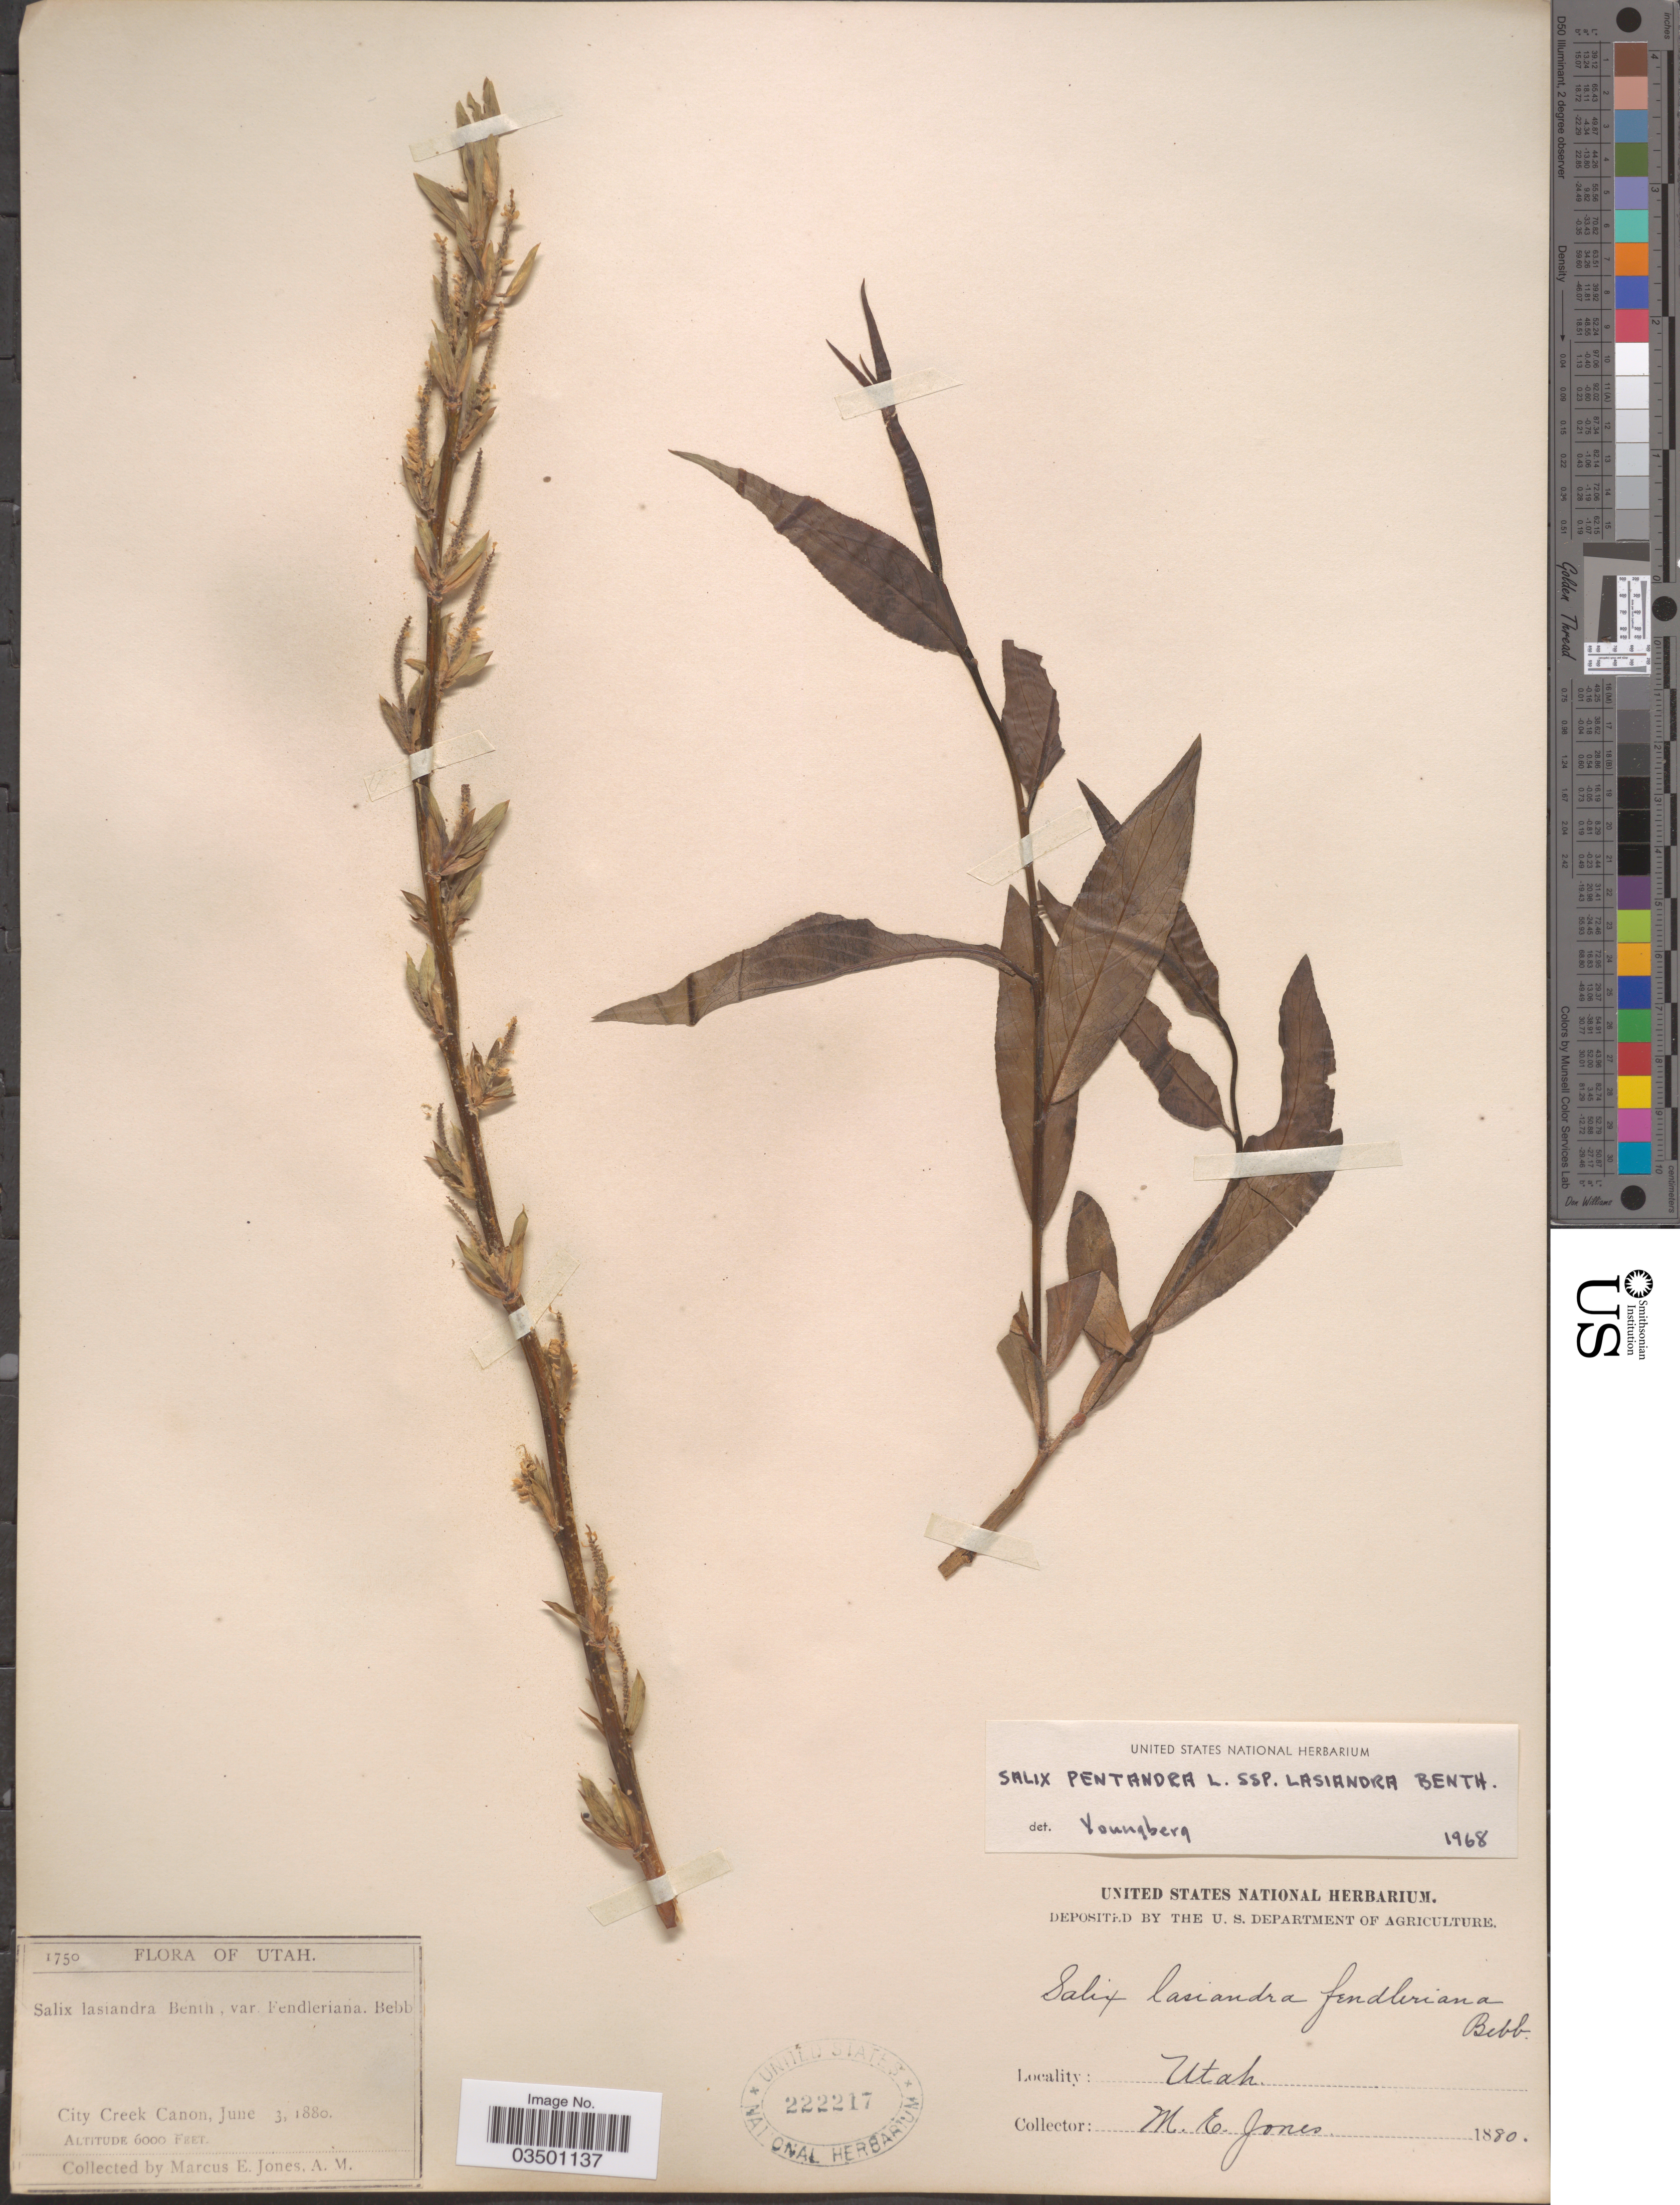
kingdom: Plantae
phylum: Tracheophyta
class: Magnoliopsida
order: Malpighiales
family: Salicaceae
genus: Salix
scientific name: Salix lasiandra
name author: Benth.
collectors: M. E. Jones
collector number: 1750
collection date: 1880-06-03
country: United States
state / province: Utah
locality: City Creek Canon.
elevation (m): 1829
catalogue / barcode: US 222217